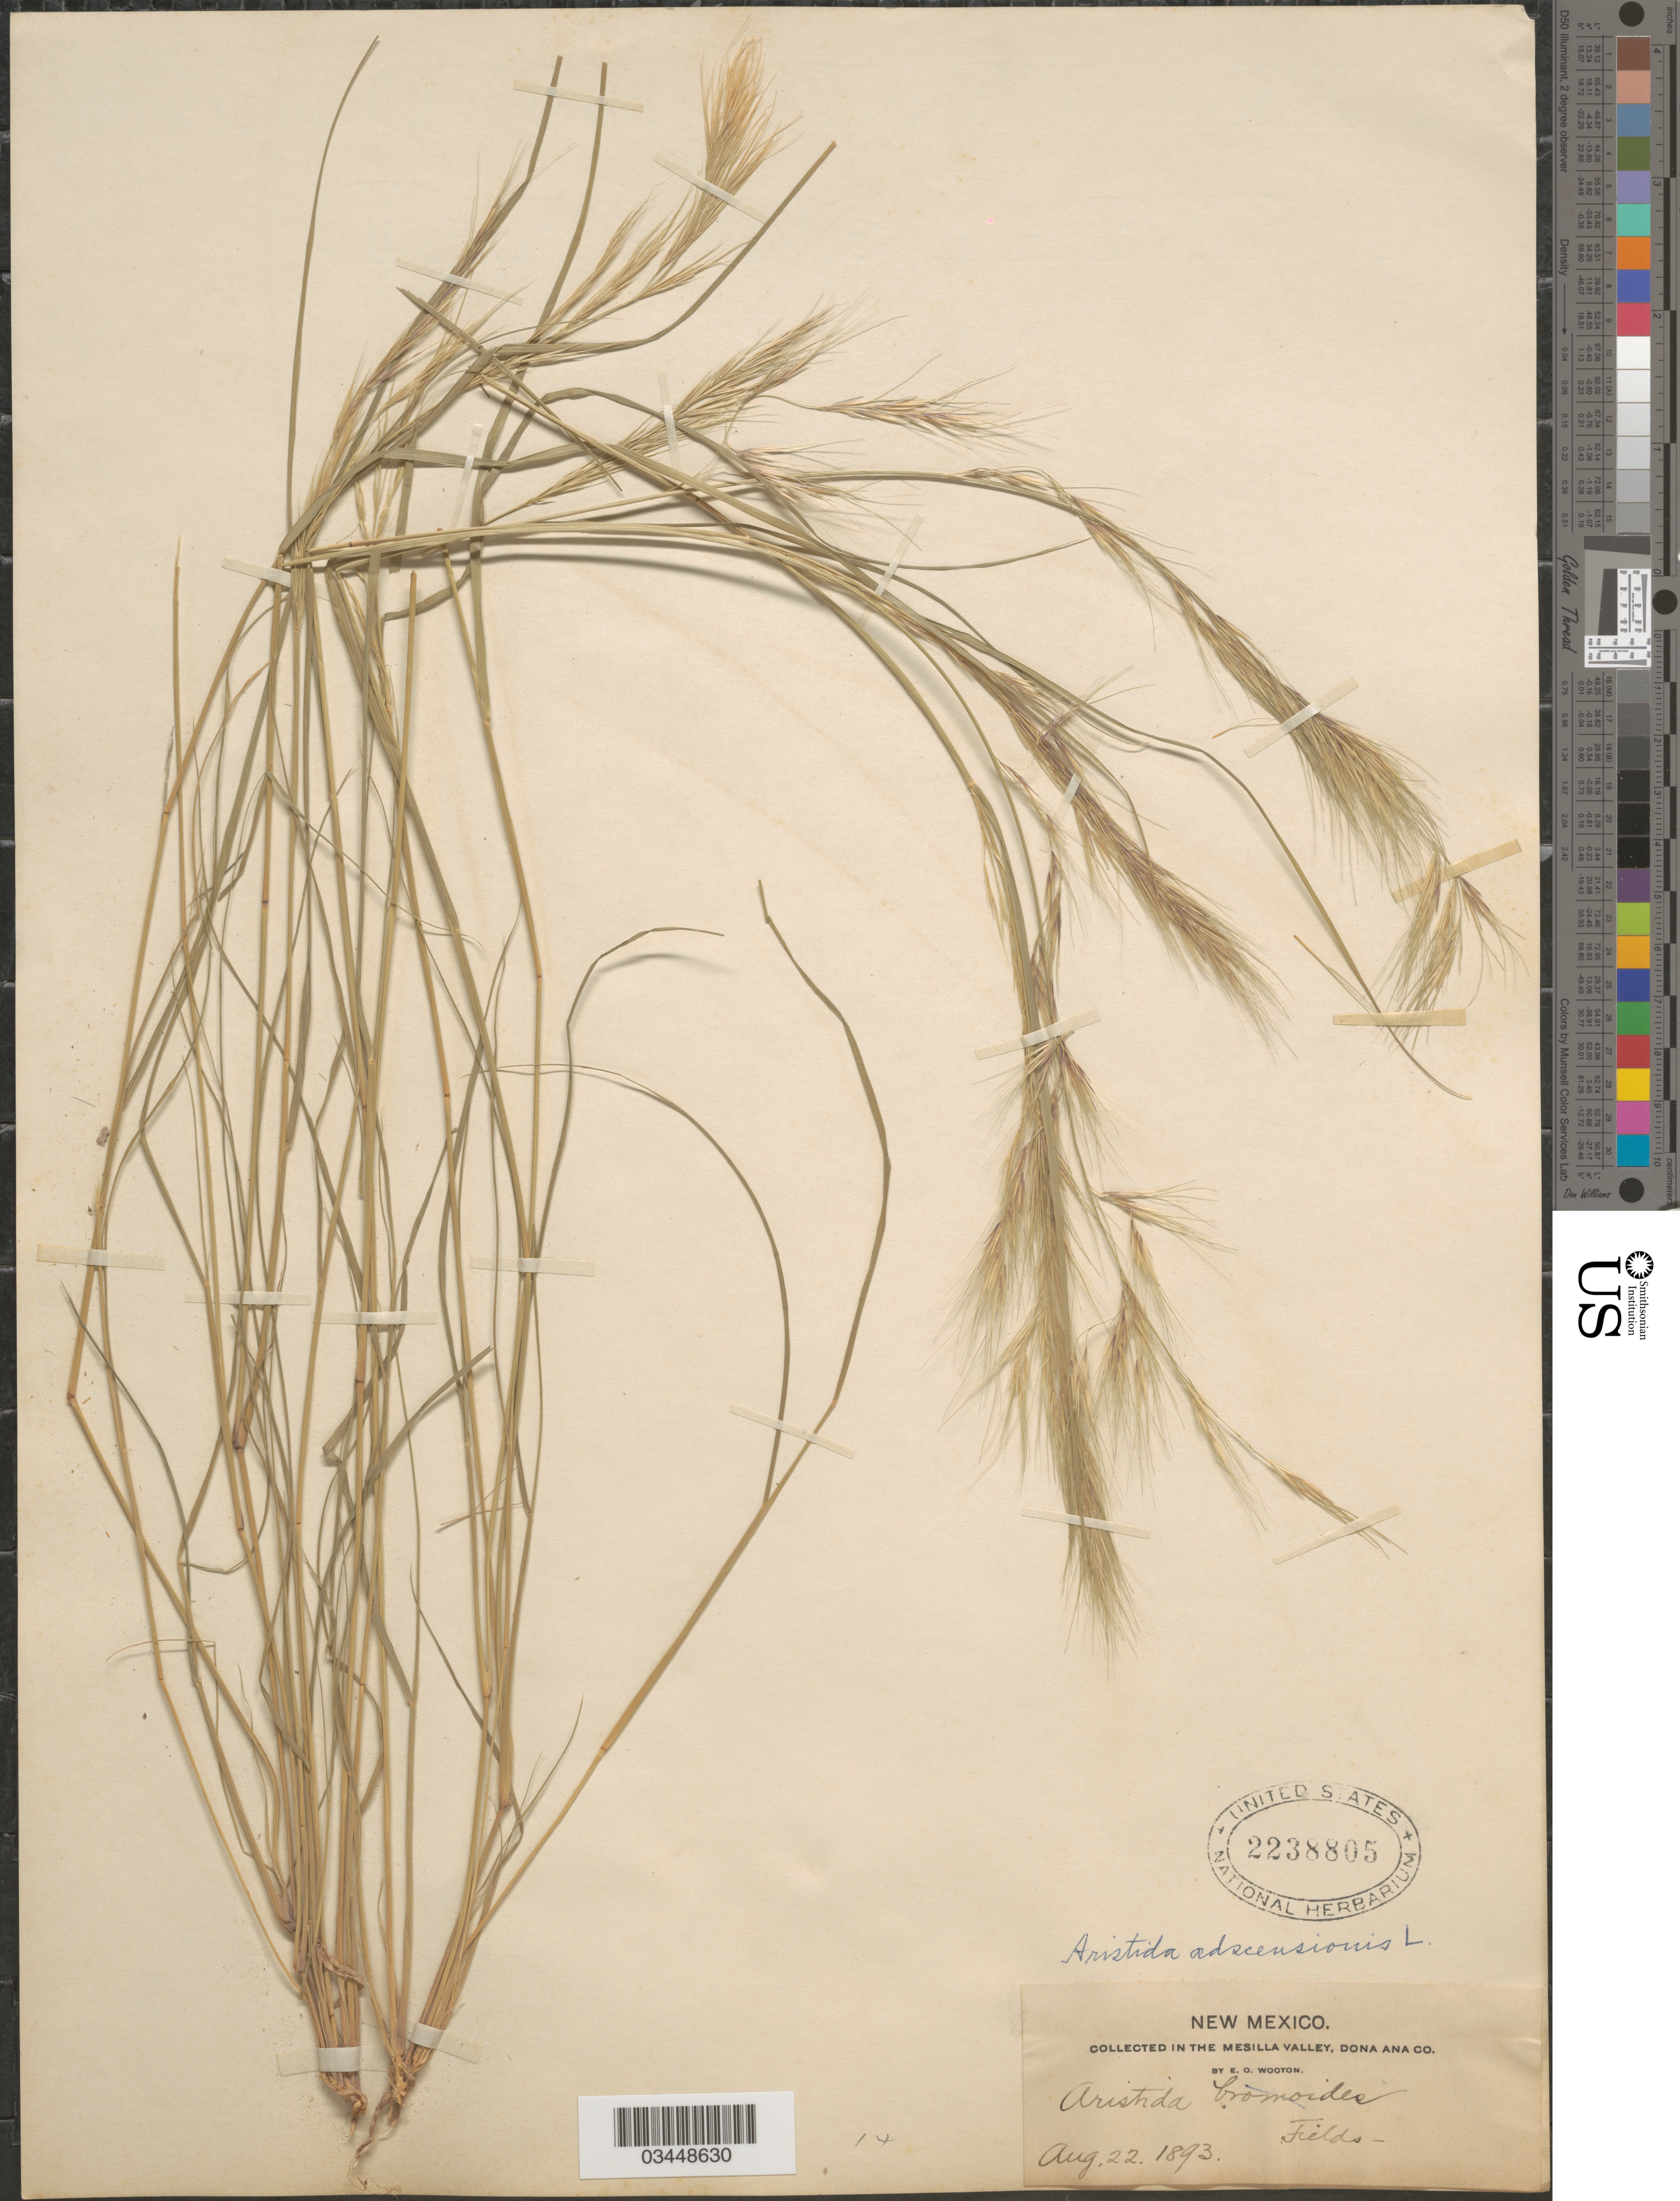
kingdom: Plantae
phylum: Tracheophyta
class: Liliopsida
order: Poales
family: Poaceae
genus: Aristida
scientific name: Aristida adscensionis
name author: L.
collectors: E. O. Wooton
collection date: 1893-08-22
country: United States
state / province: New Mexico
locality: In the Mesilla valley, Dona Ana Co.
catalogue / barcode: US 2238805